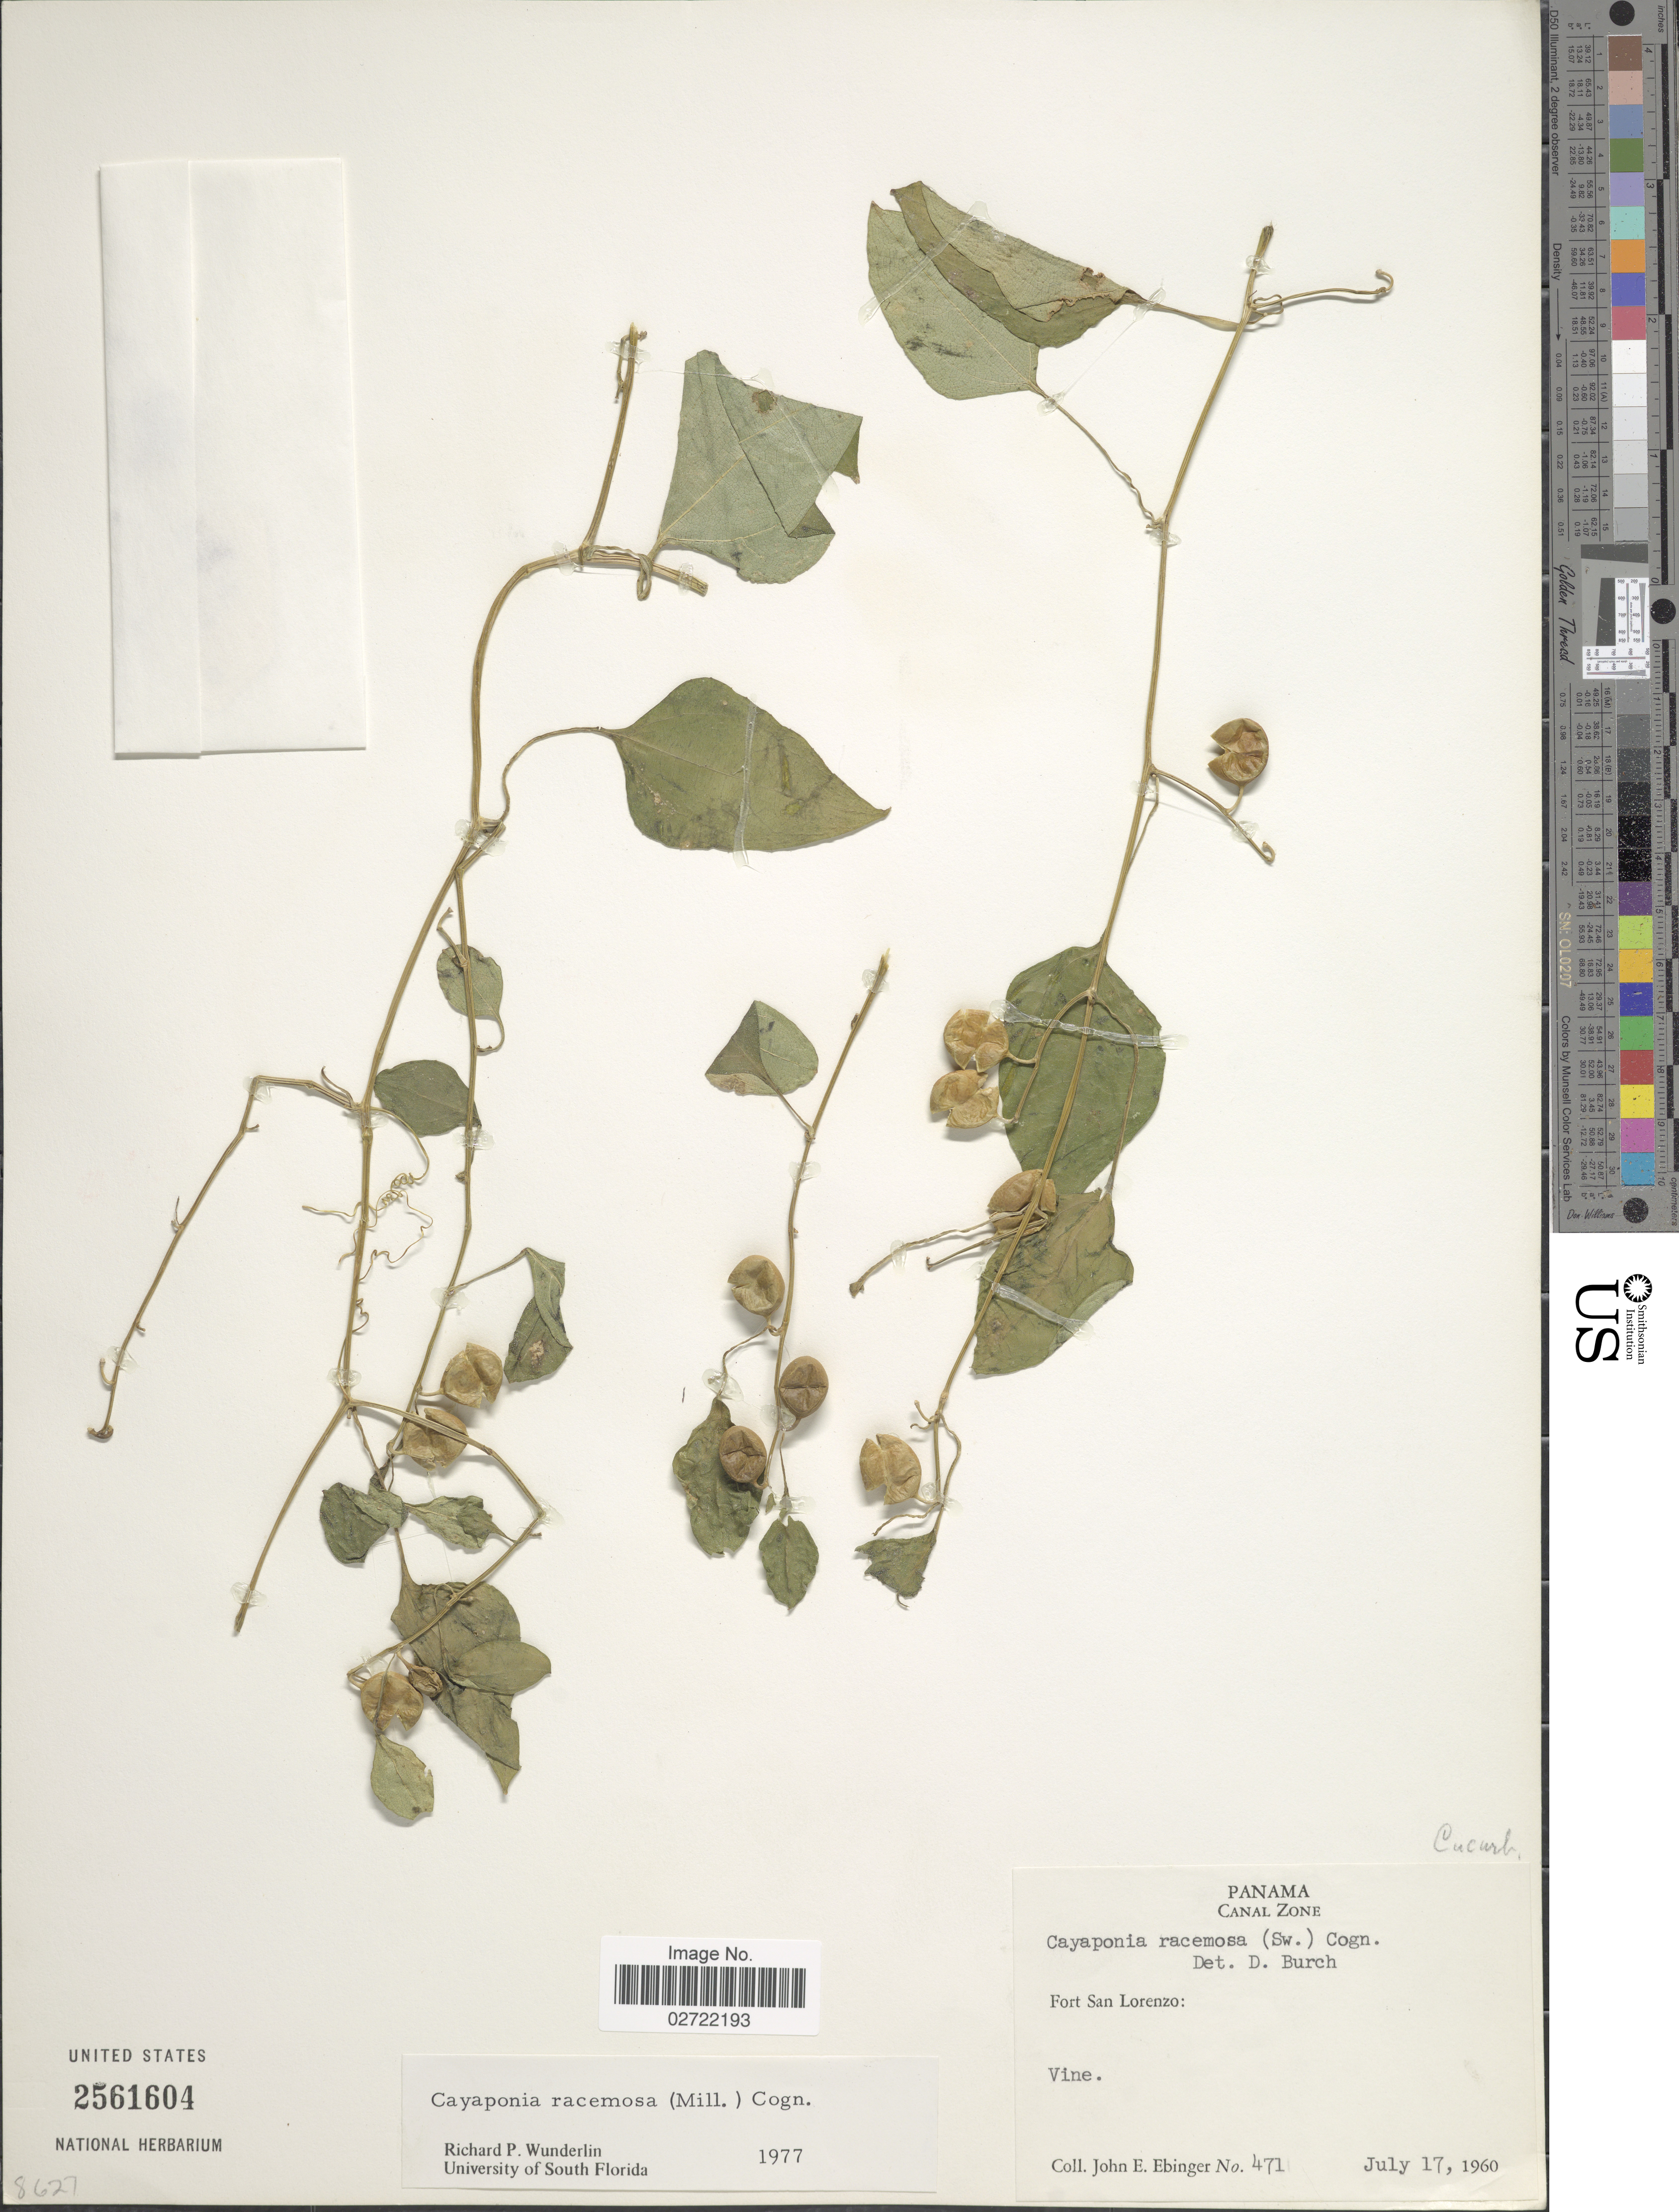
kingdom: Plantae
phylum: Tracheophyta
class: Magnoliopsida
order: Cucurbitales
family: Cucurbitaceae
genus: Cayaponia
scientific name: Cayaponia racemosa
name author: (Mill.) Cogn.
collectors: J. Ebinger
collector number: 471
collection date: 1960-07-17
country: Panama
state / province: Colón / Panamá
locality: Canal Zone. Fort San Lorenzo.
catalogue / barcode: US 2561604